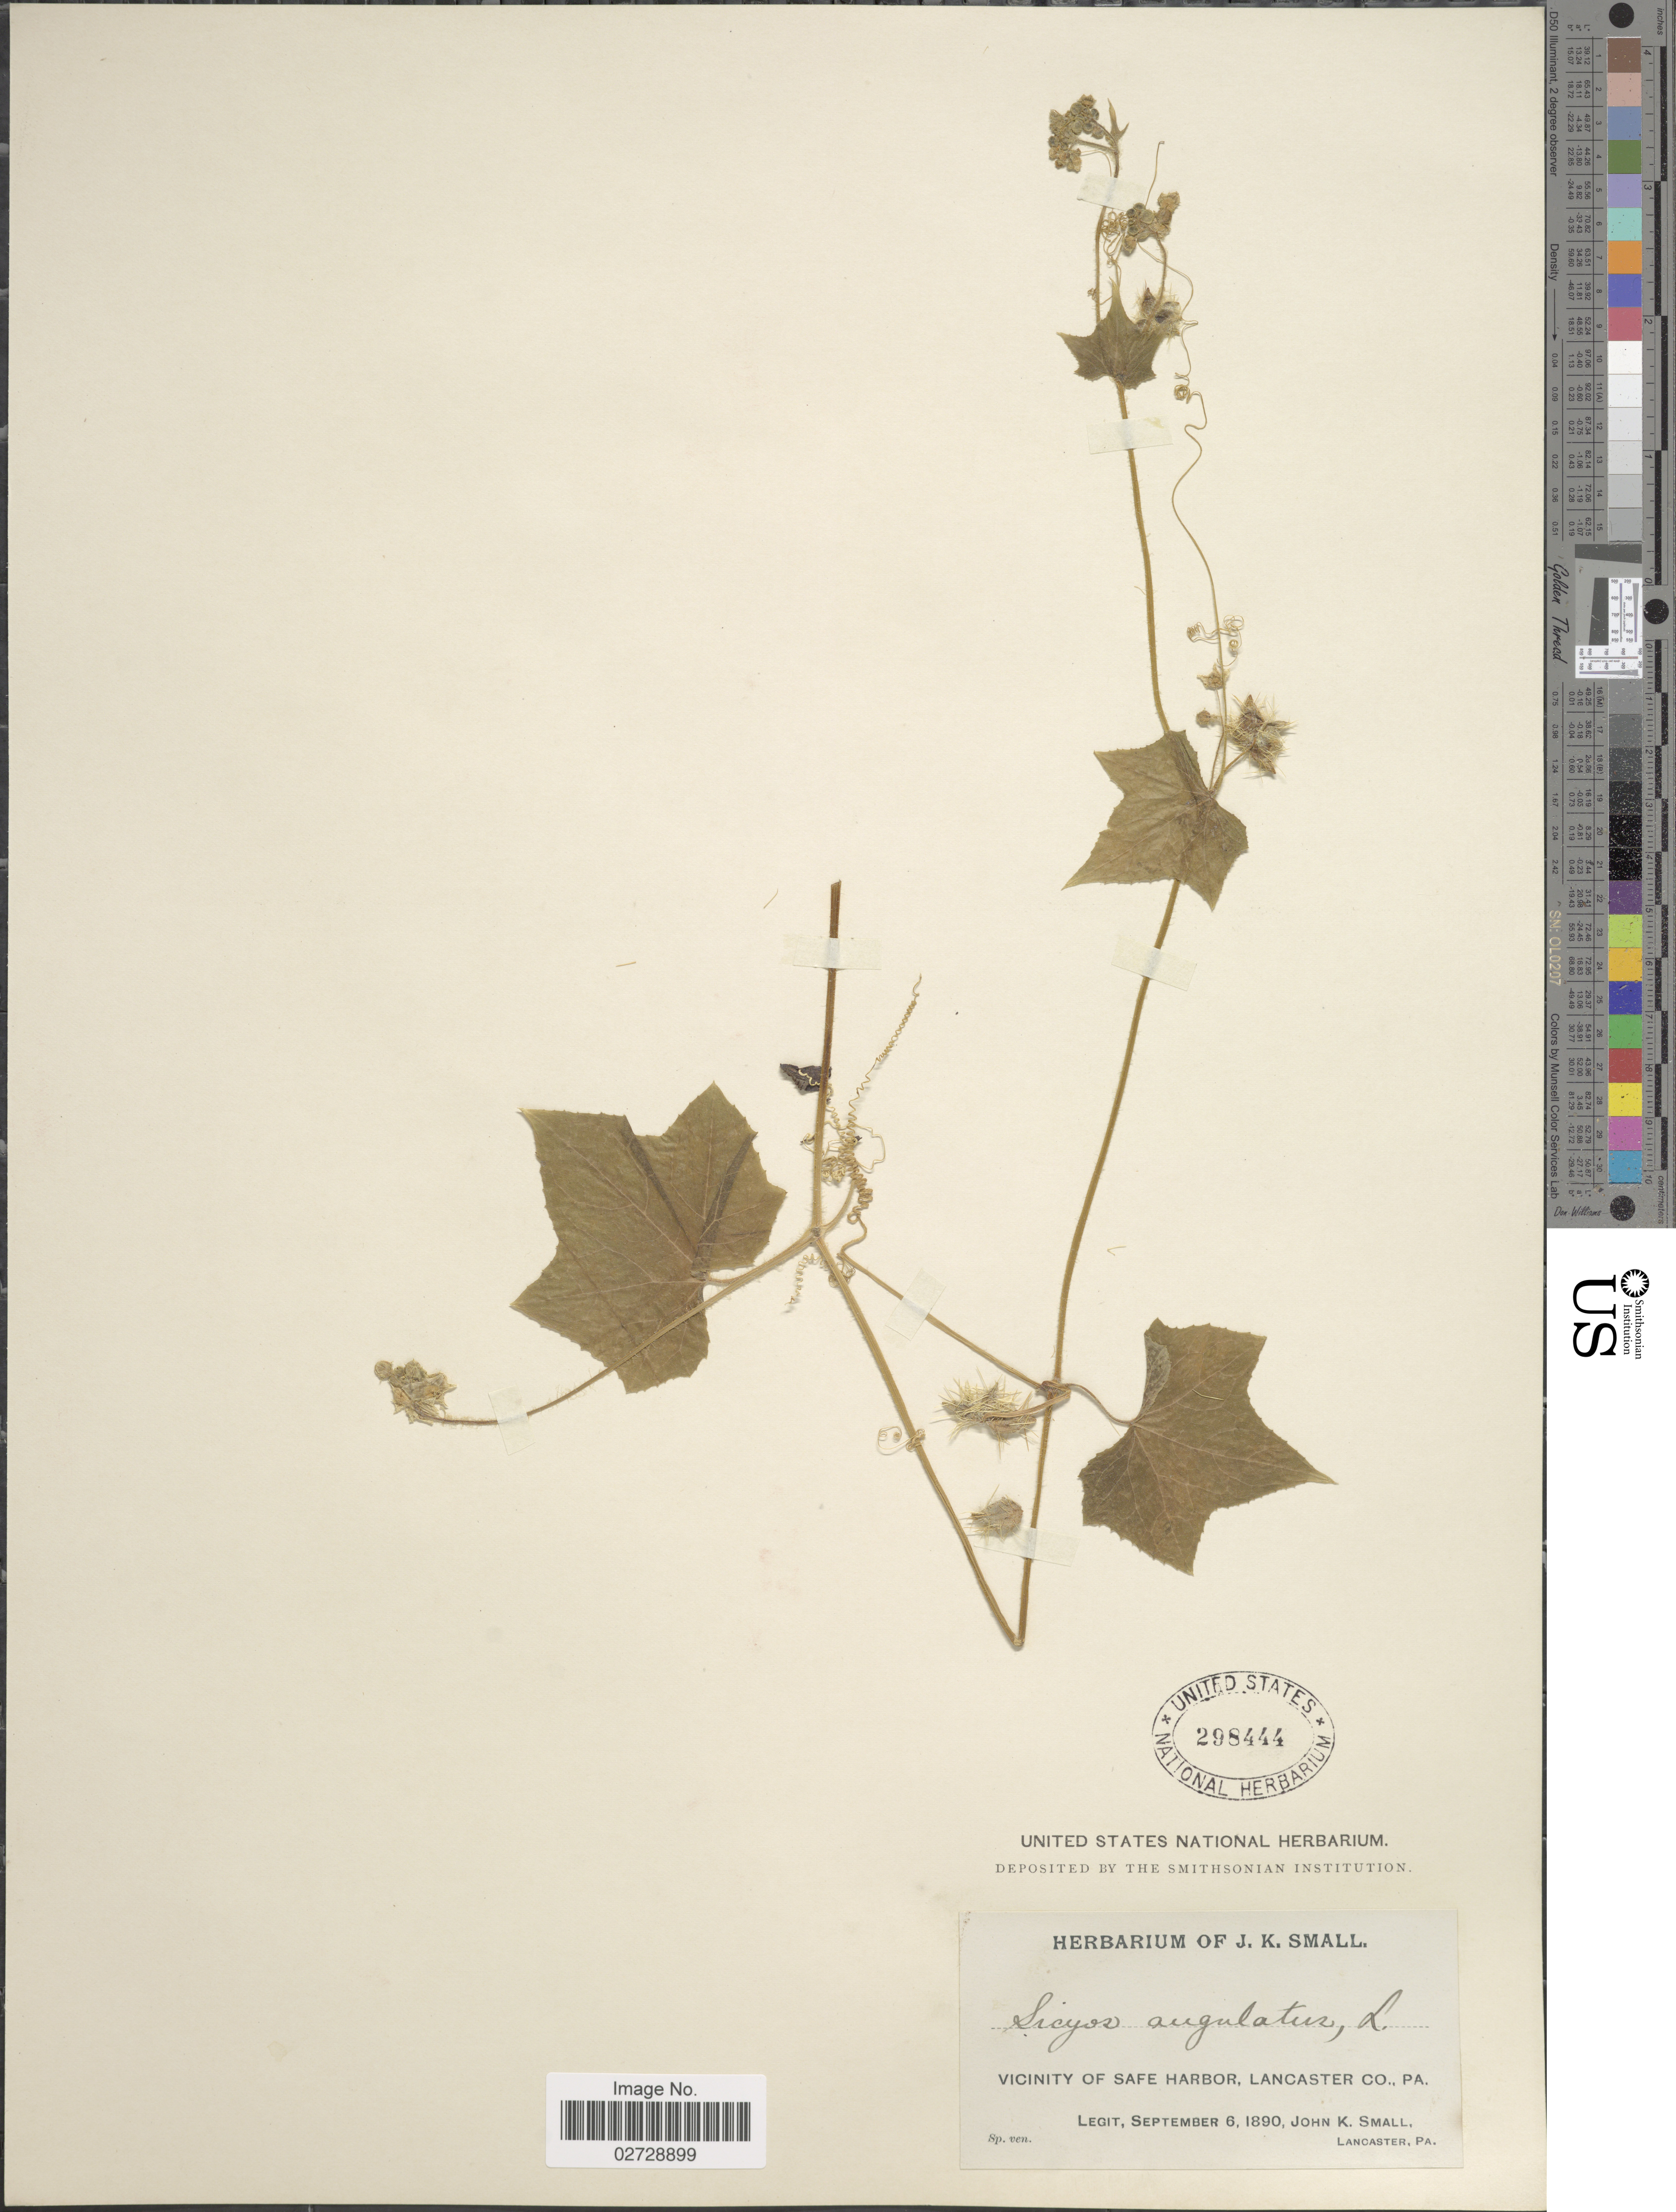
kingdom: Plantae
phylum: Tracheophyta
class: Magnoliopsida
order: Cucurbitales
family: Cucurbitaceae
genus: Sicyos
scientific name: Sicyos angulatus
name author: L.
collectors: J. K. Small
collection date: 1890-09-06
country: United States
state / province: Pennsylvania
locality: Vicinity of Safe Harbor, Lancaster Co.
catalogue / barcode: US 298444